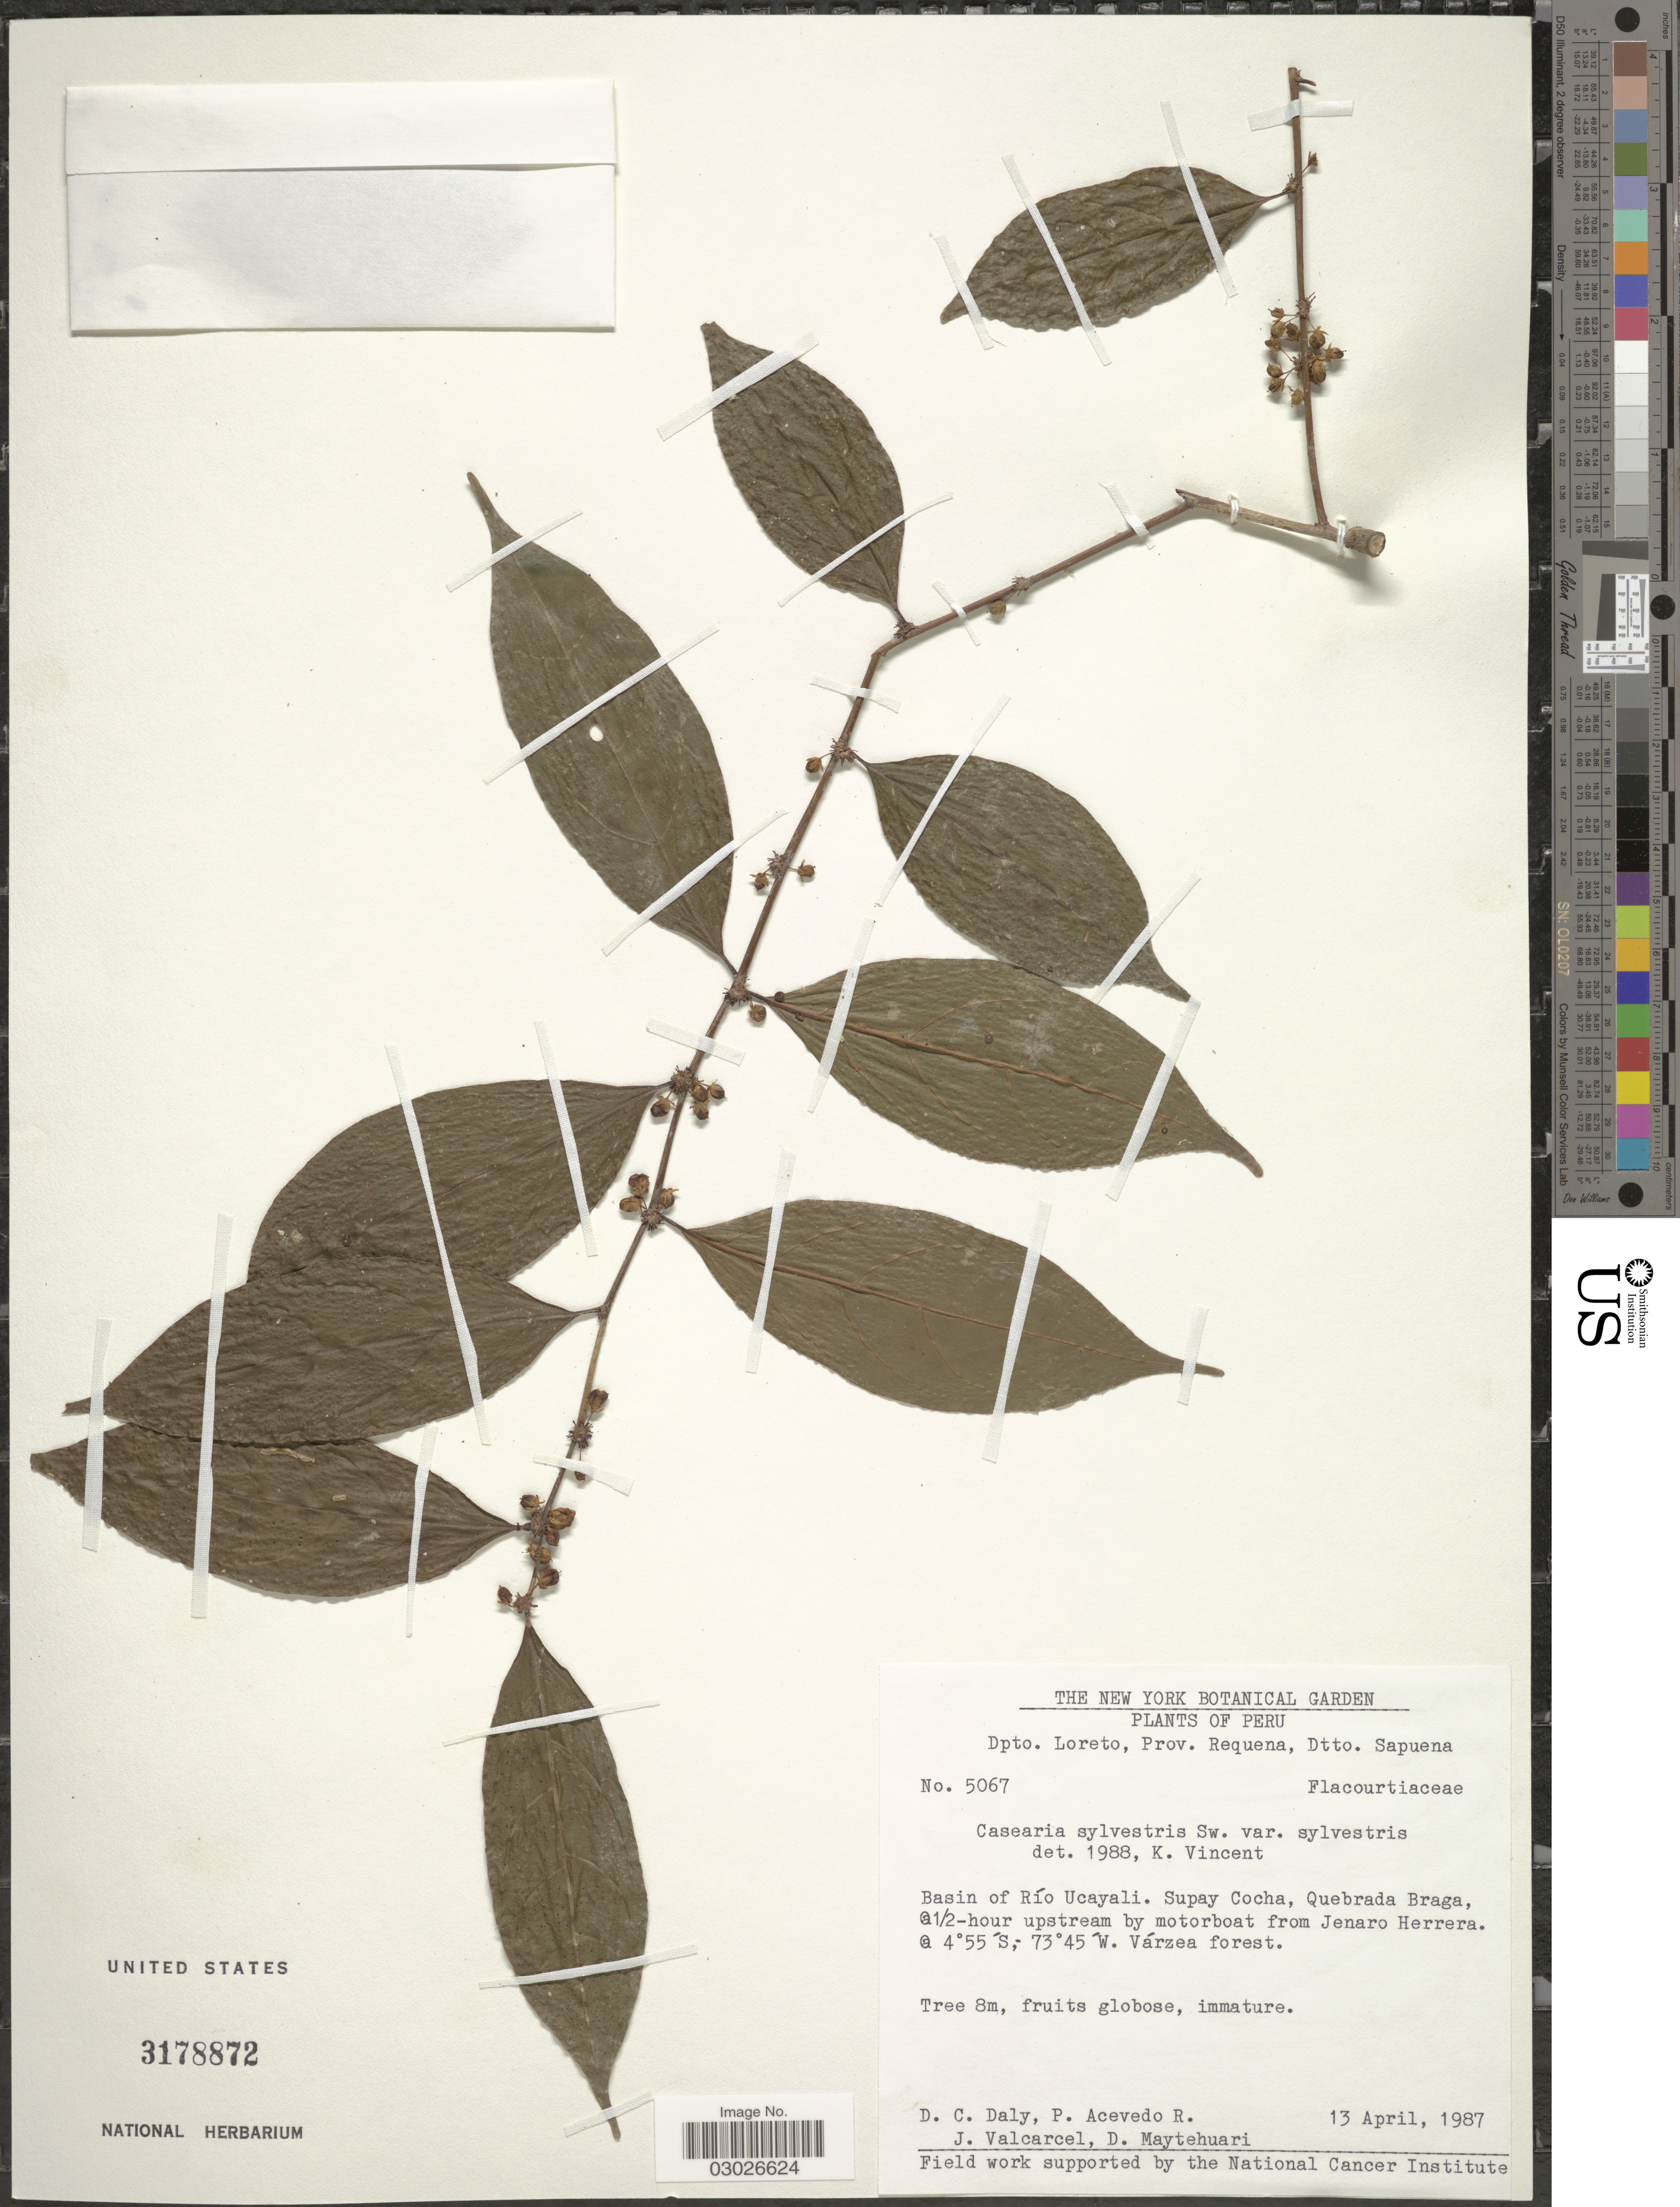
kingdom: Plantae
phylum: Tracheophyta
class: Magnoliopsida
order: Malpighiales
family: Salicaceae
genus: Casearia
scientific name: Casearia sylvestris var. sylvestris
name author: Sw.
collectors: D. C. Daly, P. Acevedo R., J. Valcarcel & D. Maytehuari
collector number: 5067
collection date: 1987-04-13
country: Peru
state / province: Loreto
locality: Dpto. Loreto, Prov. Requena, Dtto. Sapuena, Basin of Río Ucayali, Supay Cocha, Quebrada Braga, @ ½-hour upstream by motorboat from Jenaro Herrera.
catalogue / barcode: US 3178872